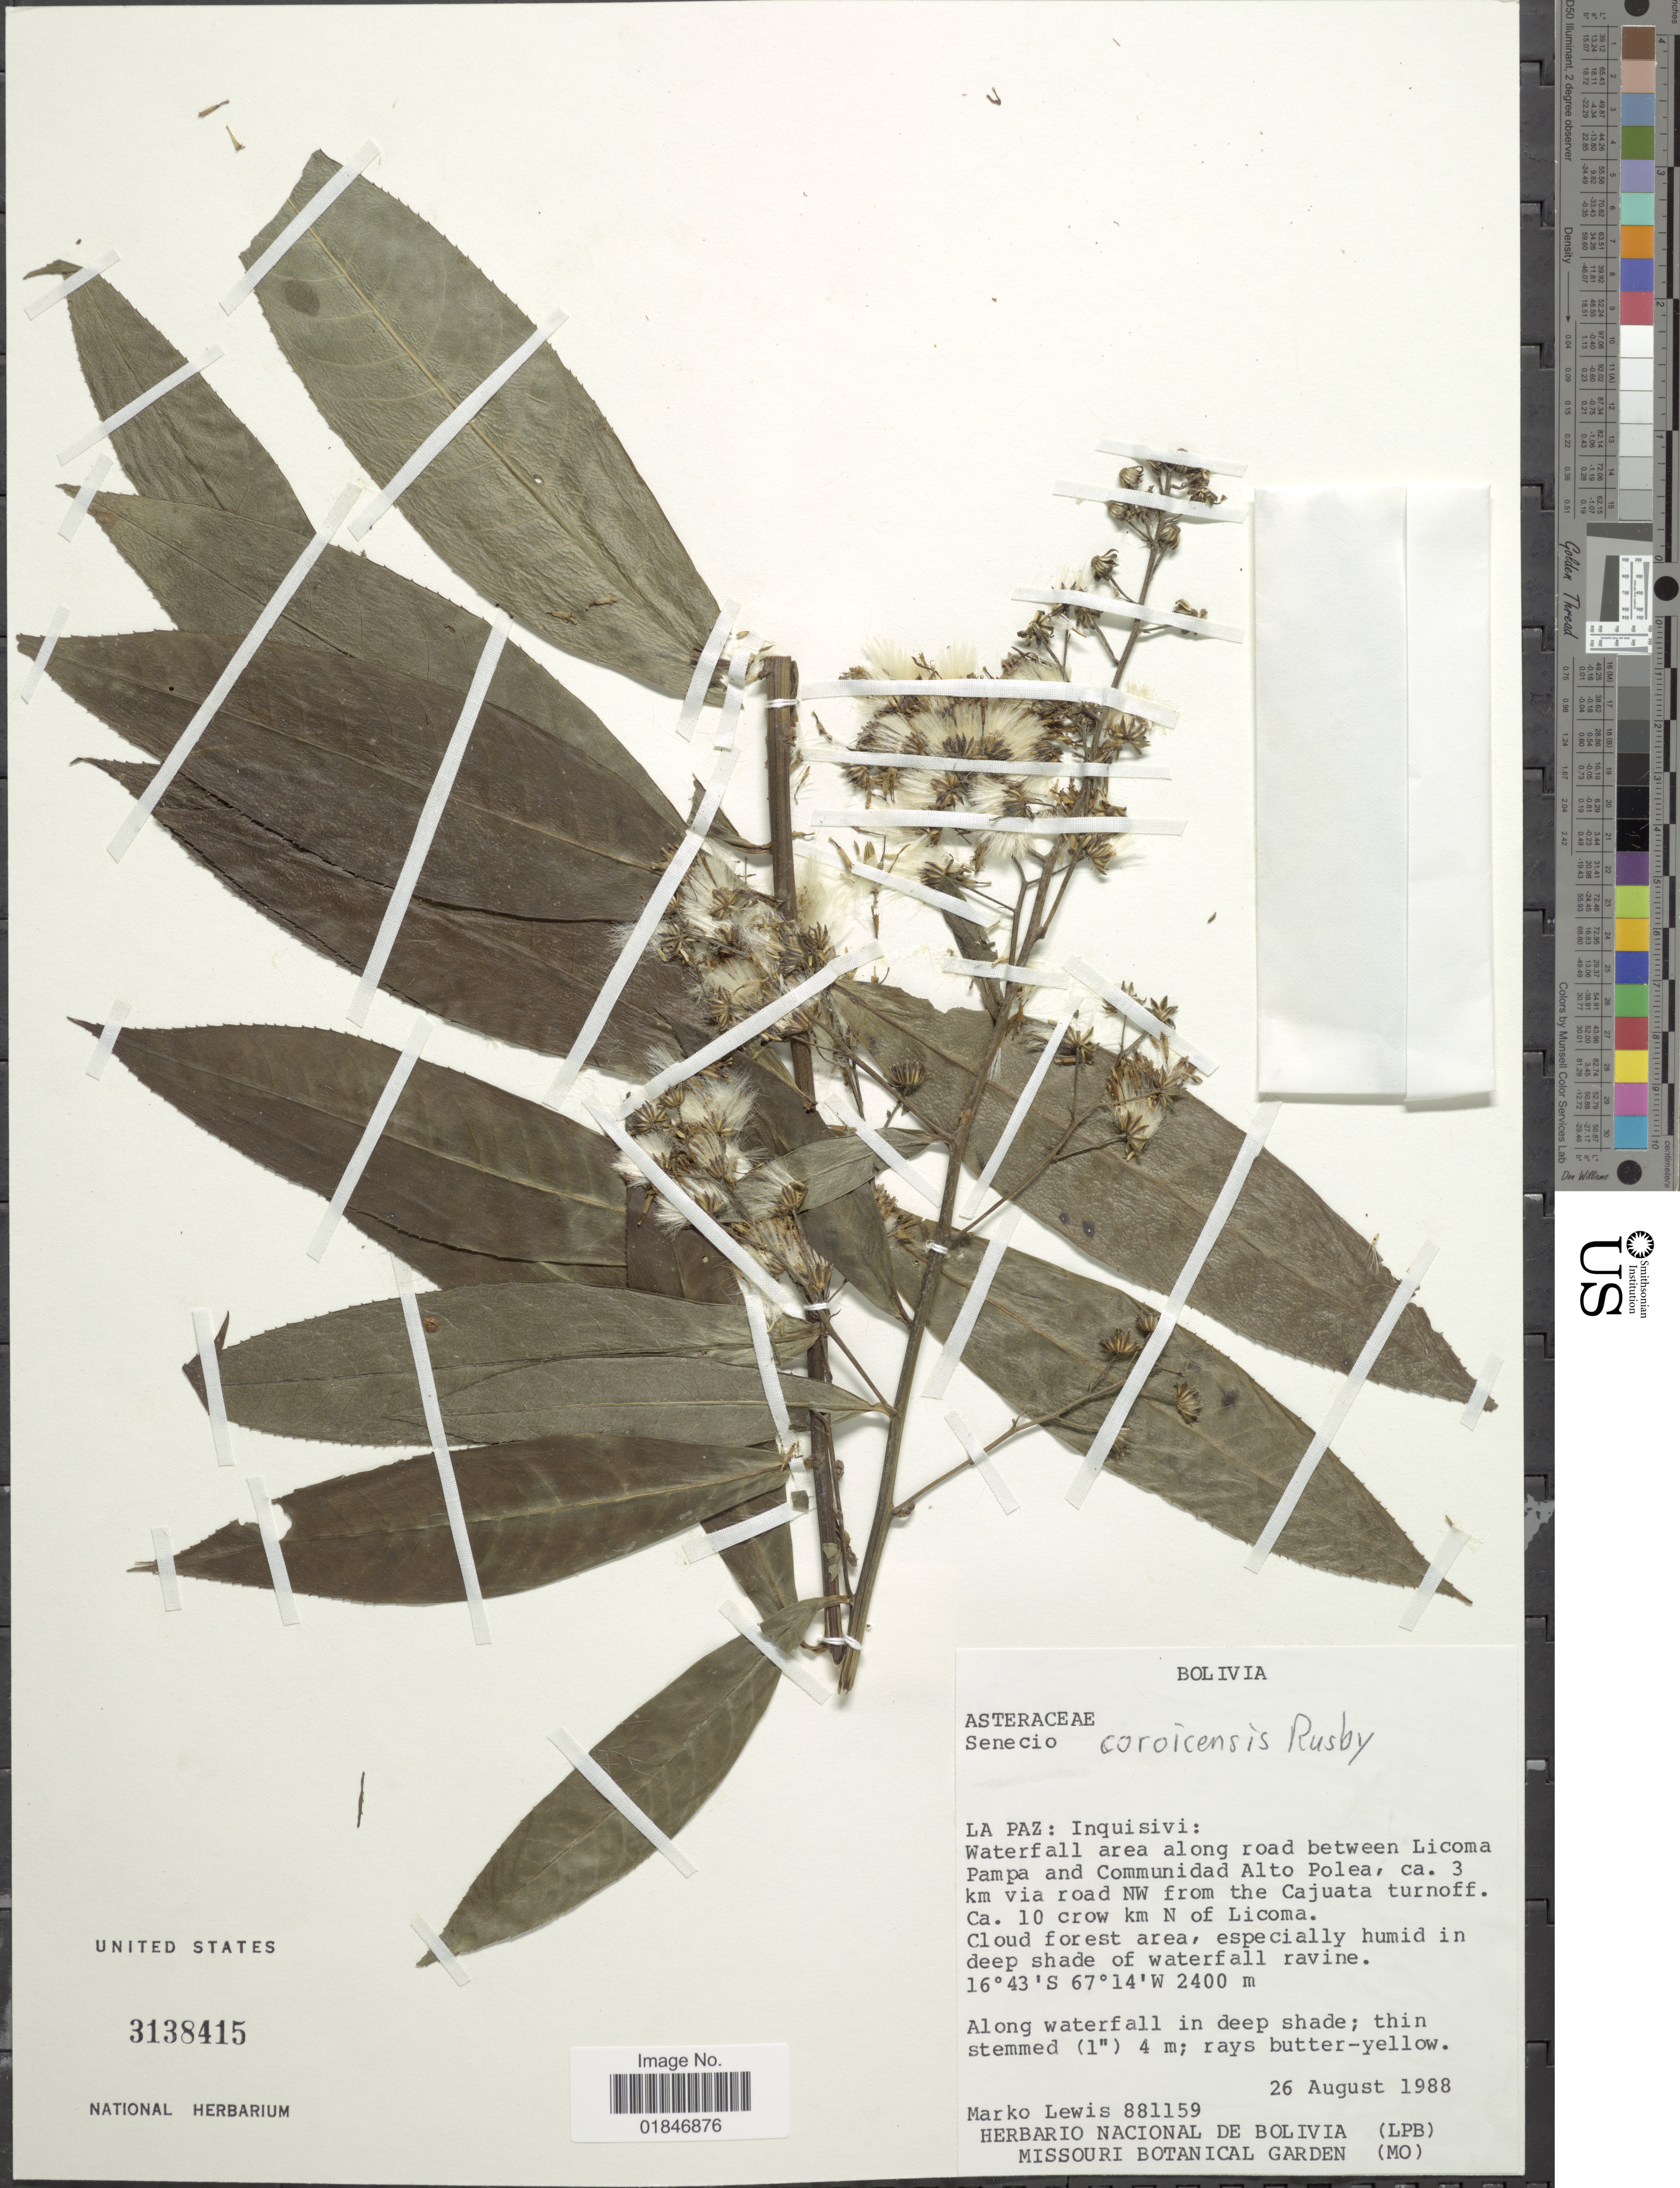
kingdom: Plantae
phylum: Tracheophyta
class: Magnoliopsida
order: Asterales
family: Asteraceae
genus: Dendrophorbium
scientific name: Dendrophorbium coroicense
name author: (Rusby) C. Jeffrey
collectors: M. A. Lewis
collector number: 881159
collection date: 1988-08-26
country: Bolivia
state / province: La Paz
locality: Inquisivi: Waterfall area along road between Licoma Pampa and Communidad Alto Polea, ca. 3 km via road NW from the Cajuata turnoff. Ca. 10 crow km N of Licoma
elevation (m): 2400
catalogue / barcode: US 3138415